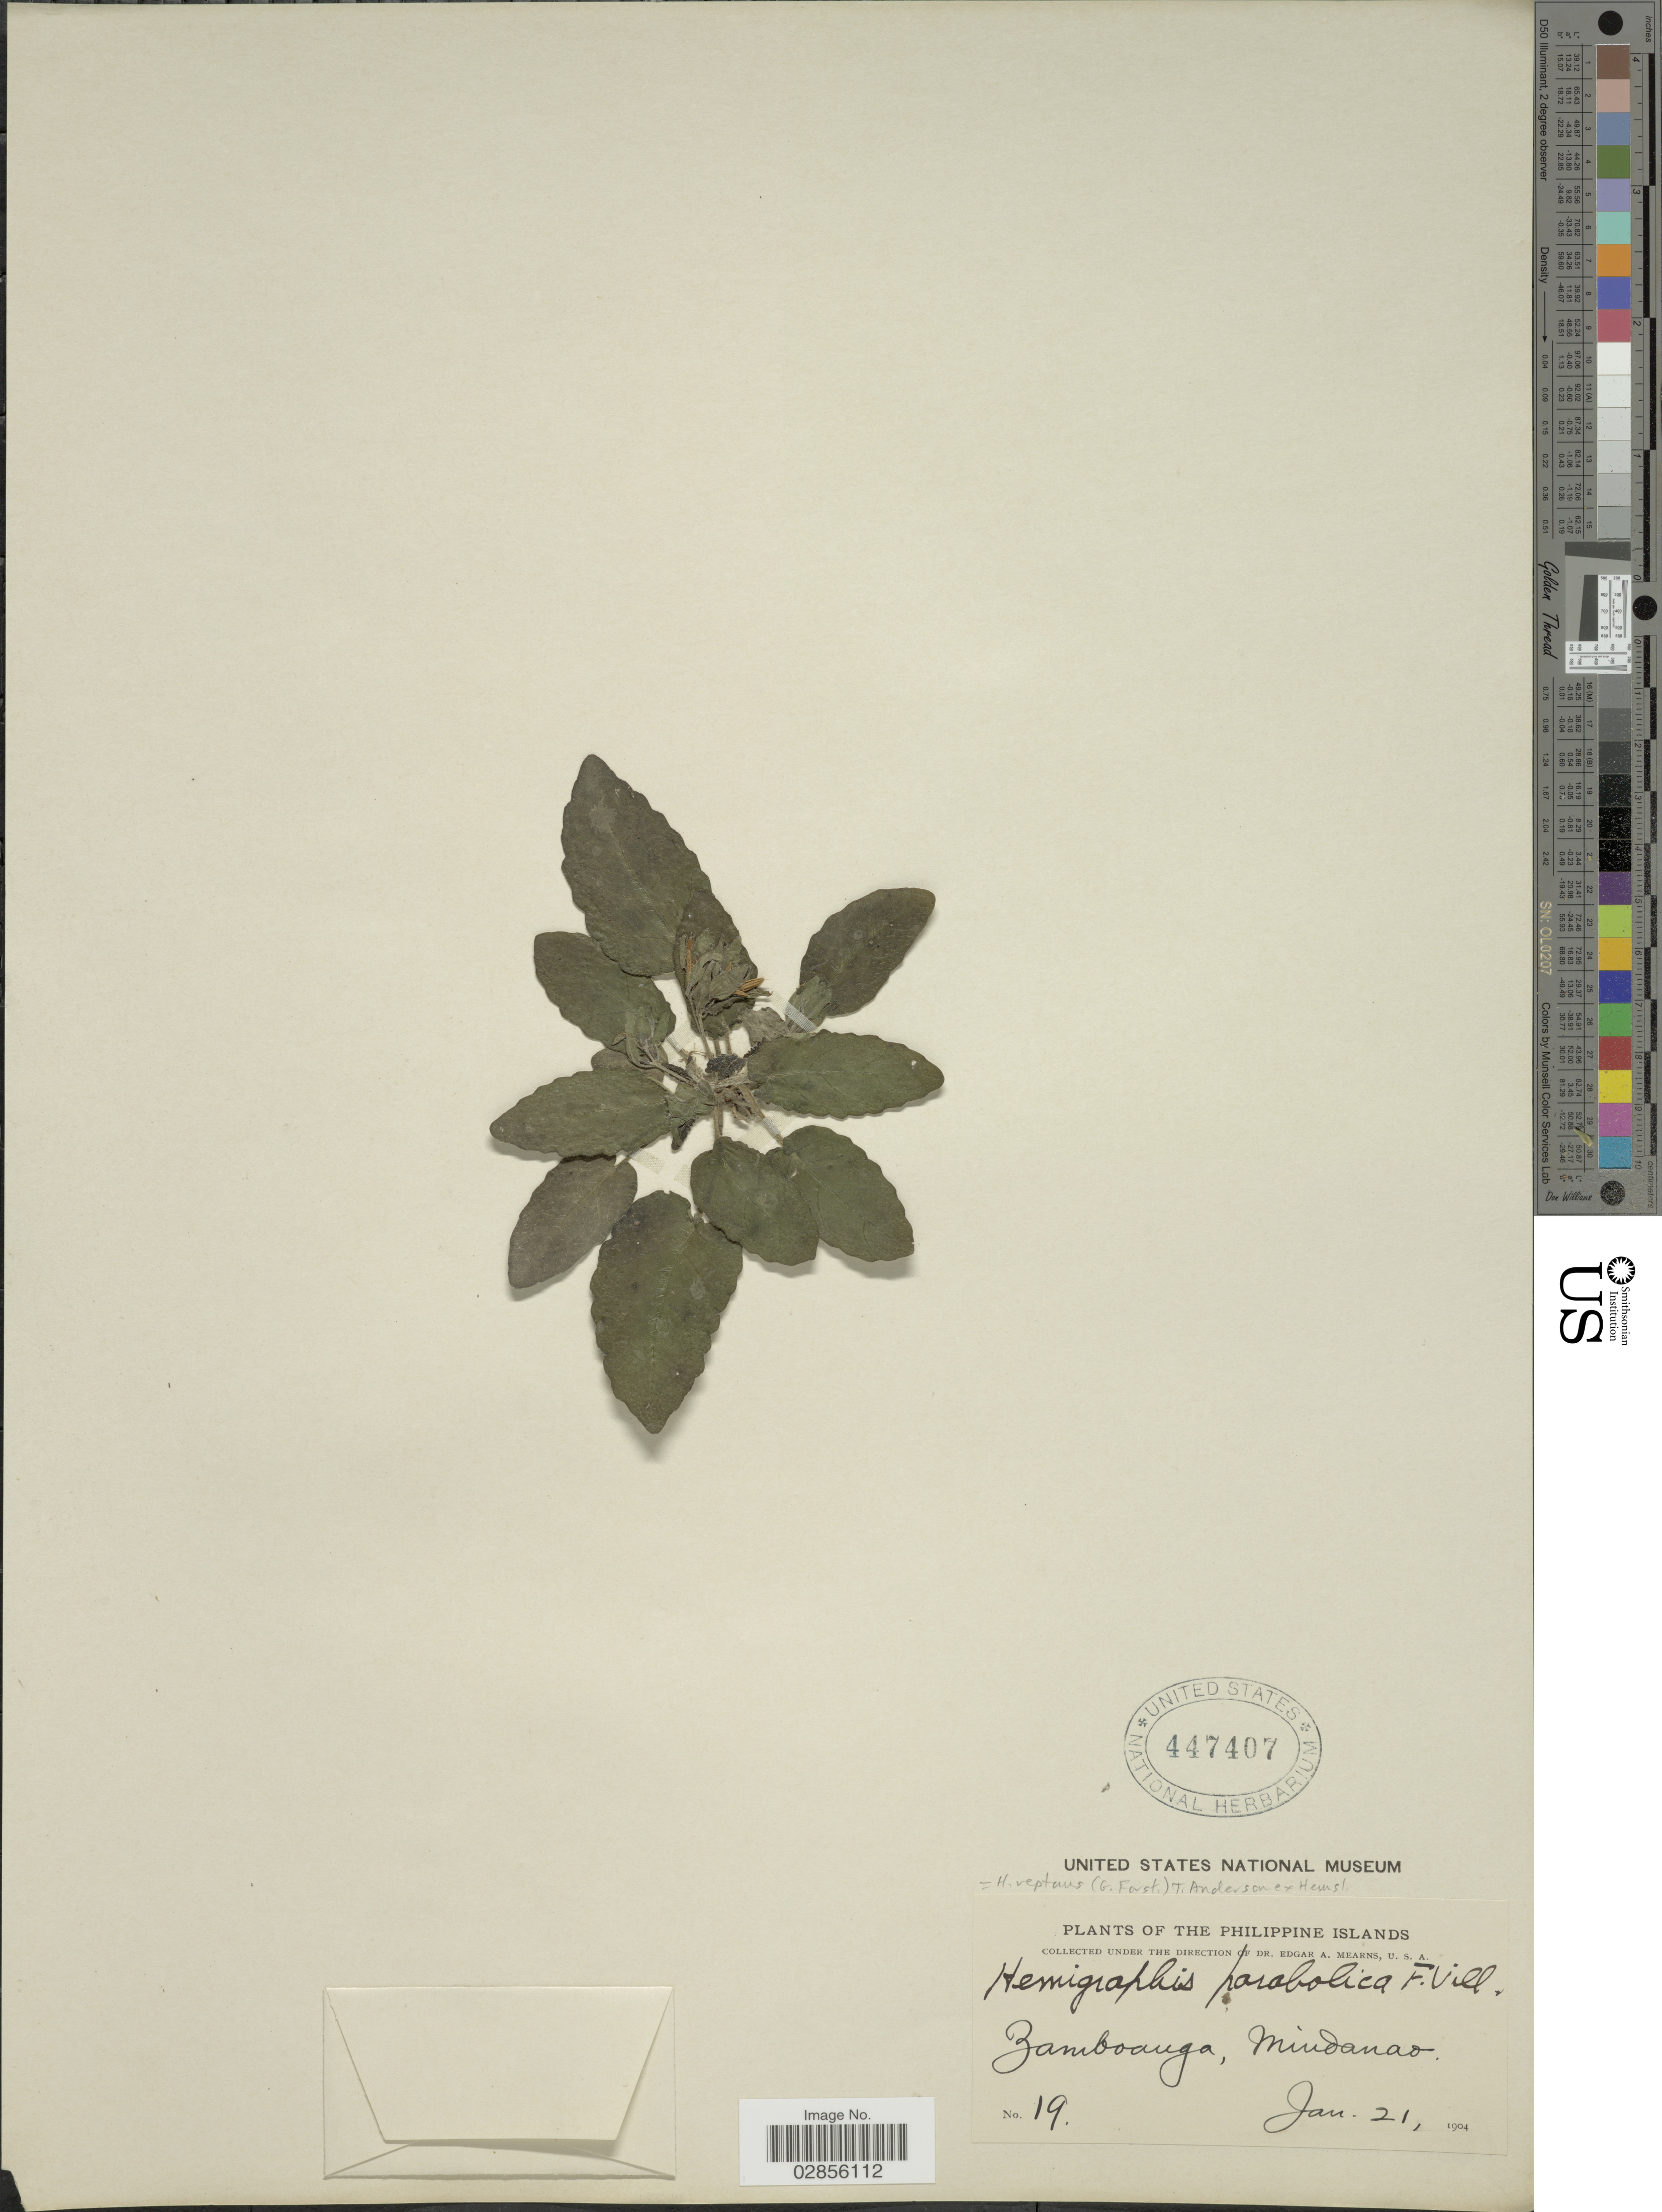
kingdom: Plantae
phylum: Tracheophyta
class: Magnoliopsida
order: Lamiales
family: Acanthaceae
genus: Hemigraphis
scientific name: Hemigraphis reptans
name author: (G. Forst.) T. Anderson ex Hemsl.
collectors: E. A. Mearns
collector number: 19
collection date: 1904-01-21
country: Philippines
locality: Zamboanga, Mindanao.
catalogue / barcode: US 447407